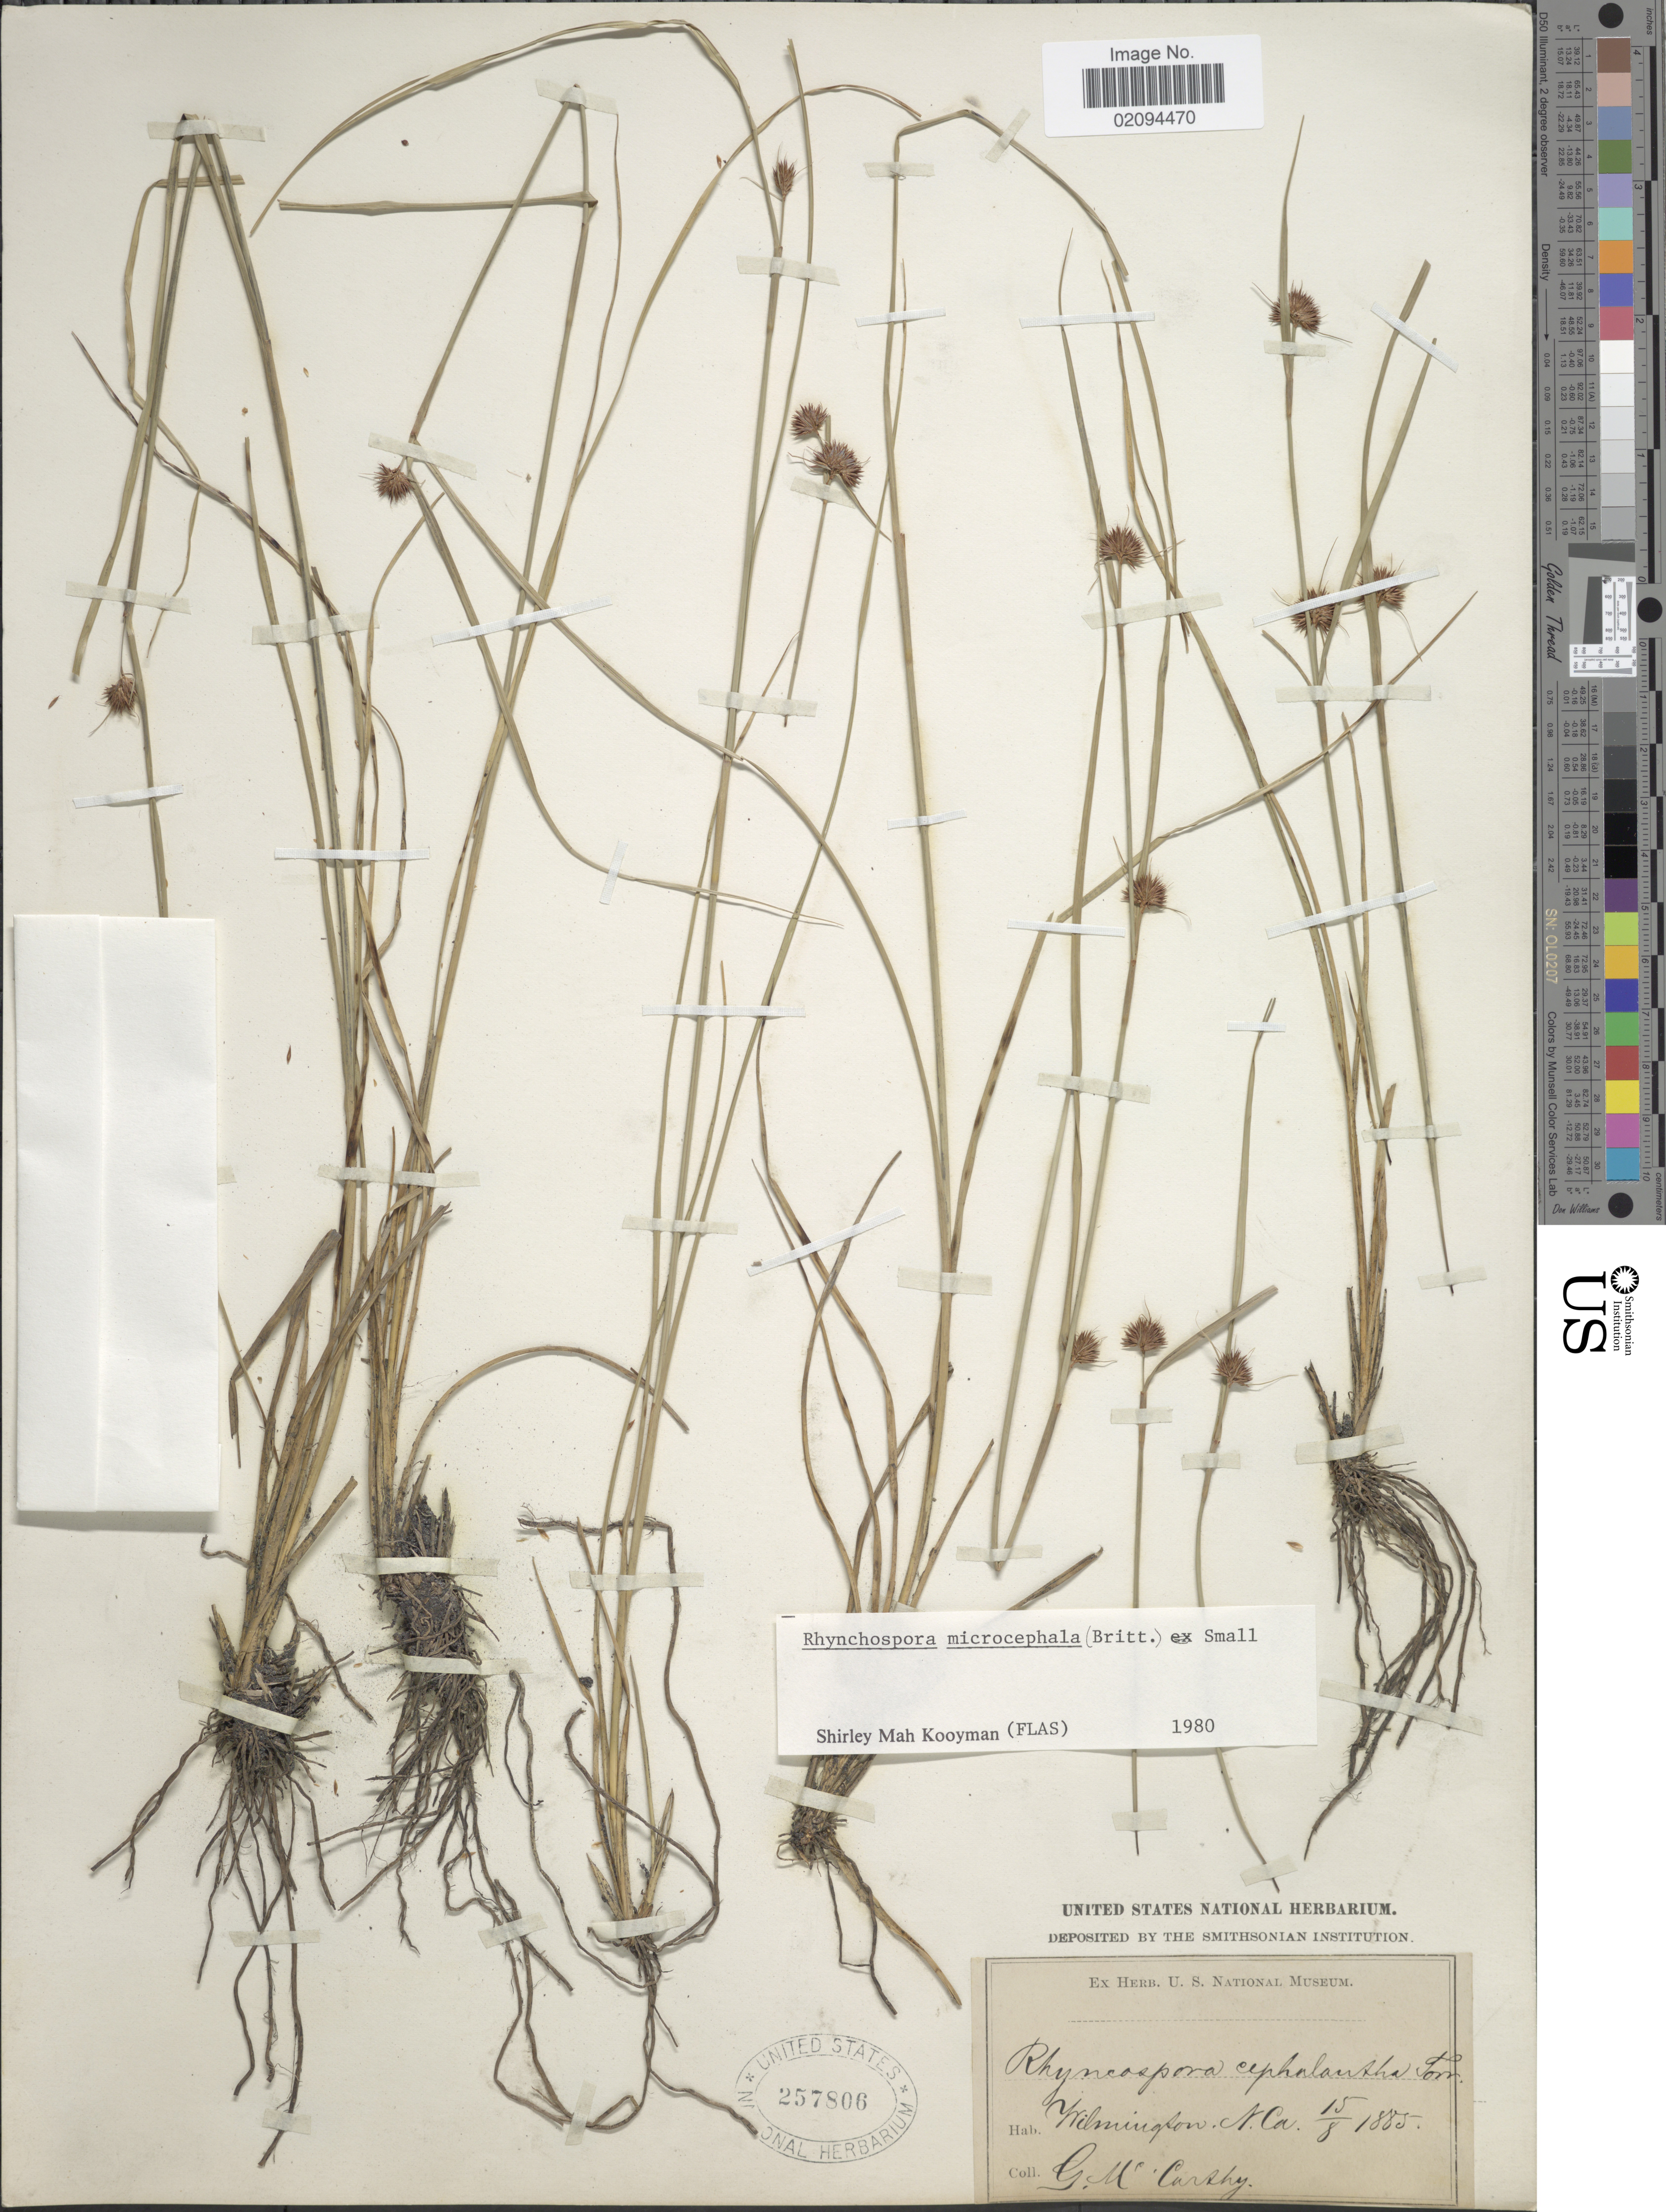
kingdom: Plantae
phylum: Tracheophyta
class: Liliopsida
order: Poales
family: Cyperaceae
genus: Rhynchospora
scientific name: Rhynchospora microcephala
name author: (Britton) Britton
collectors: G. McCarthy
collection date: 1885-08-15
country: United States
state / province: North Carolina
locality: Wilmington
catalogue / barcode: US 257806